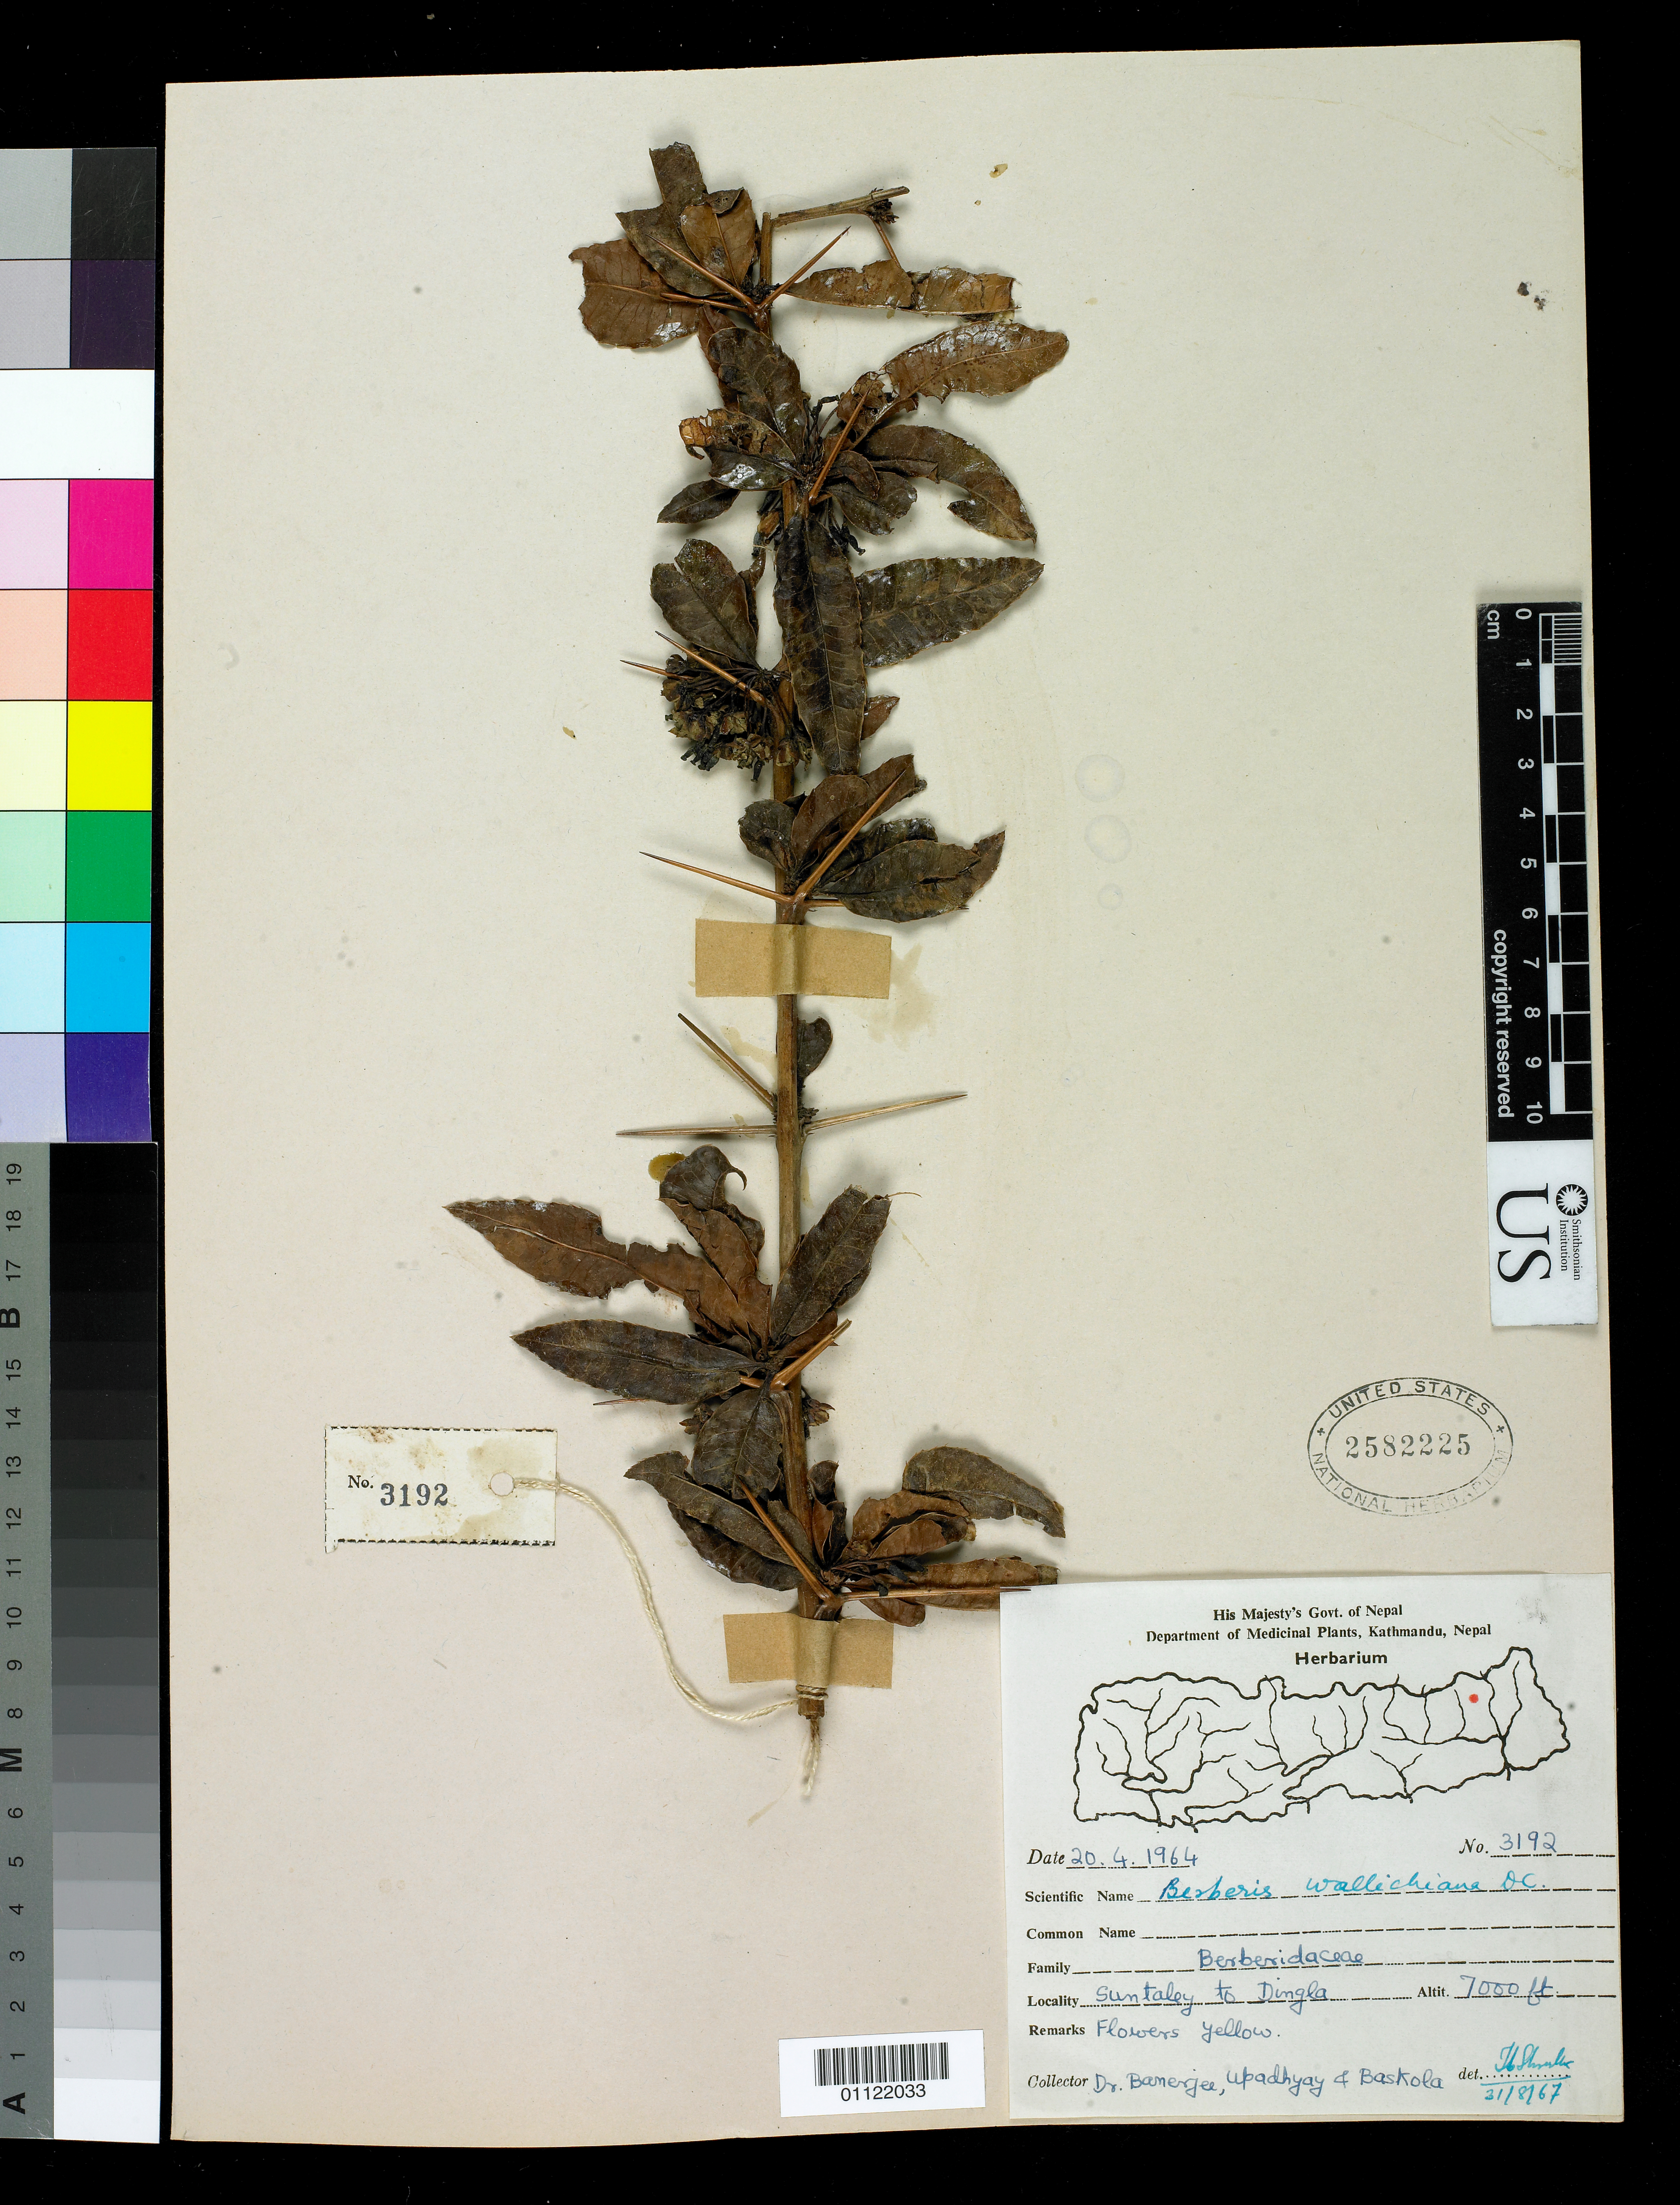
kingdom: Plantae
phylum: Tracheophyta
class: Magnoliopsida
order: Ranunculales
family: Berberidaceae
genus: Berberis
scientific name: Berberis wallichiana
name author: DC.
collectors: Bamerjee, --, Upadhyay, -- & Baskola, --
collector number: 3192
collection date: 1964-04-20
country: Nepal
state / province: Kathmandu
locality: Suntaley to Dingla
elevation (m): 2134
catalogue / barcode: US 2582225